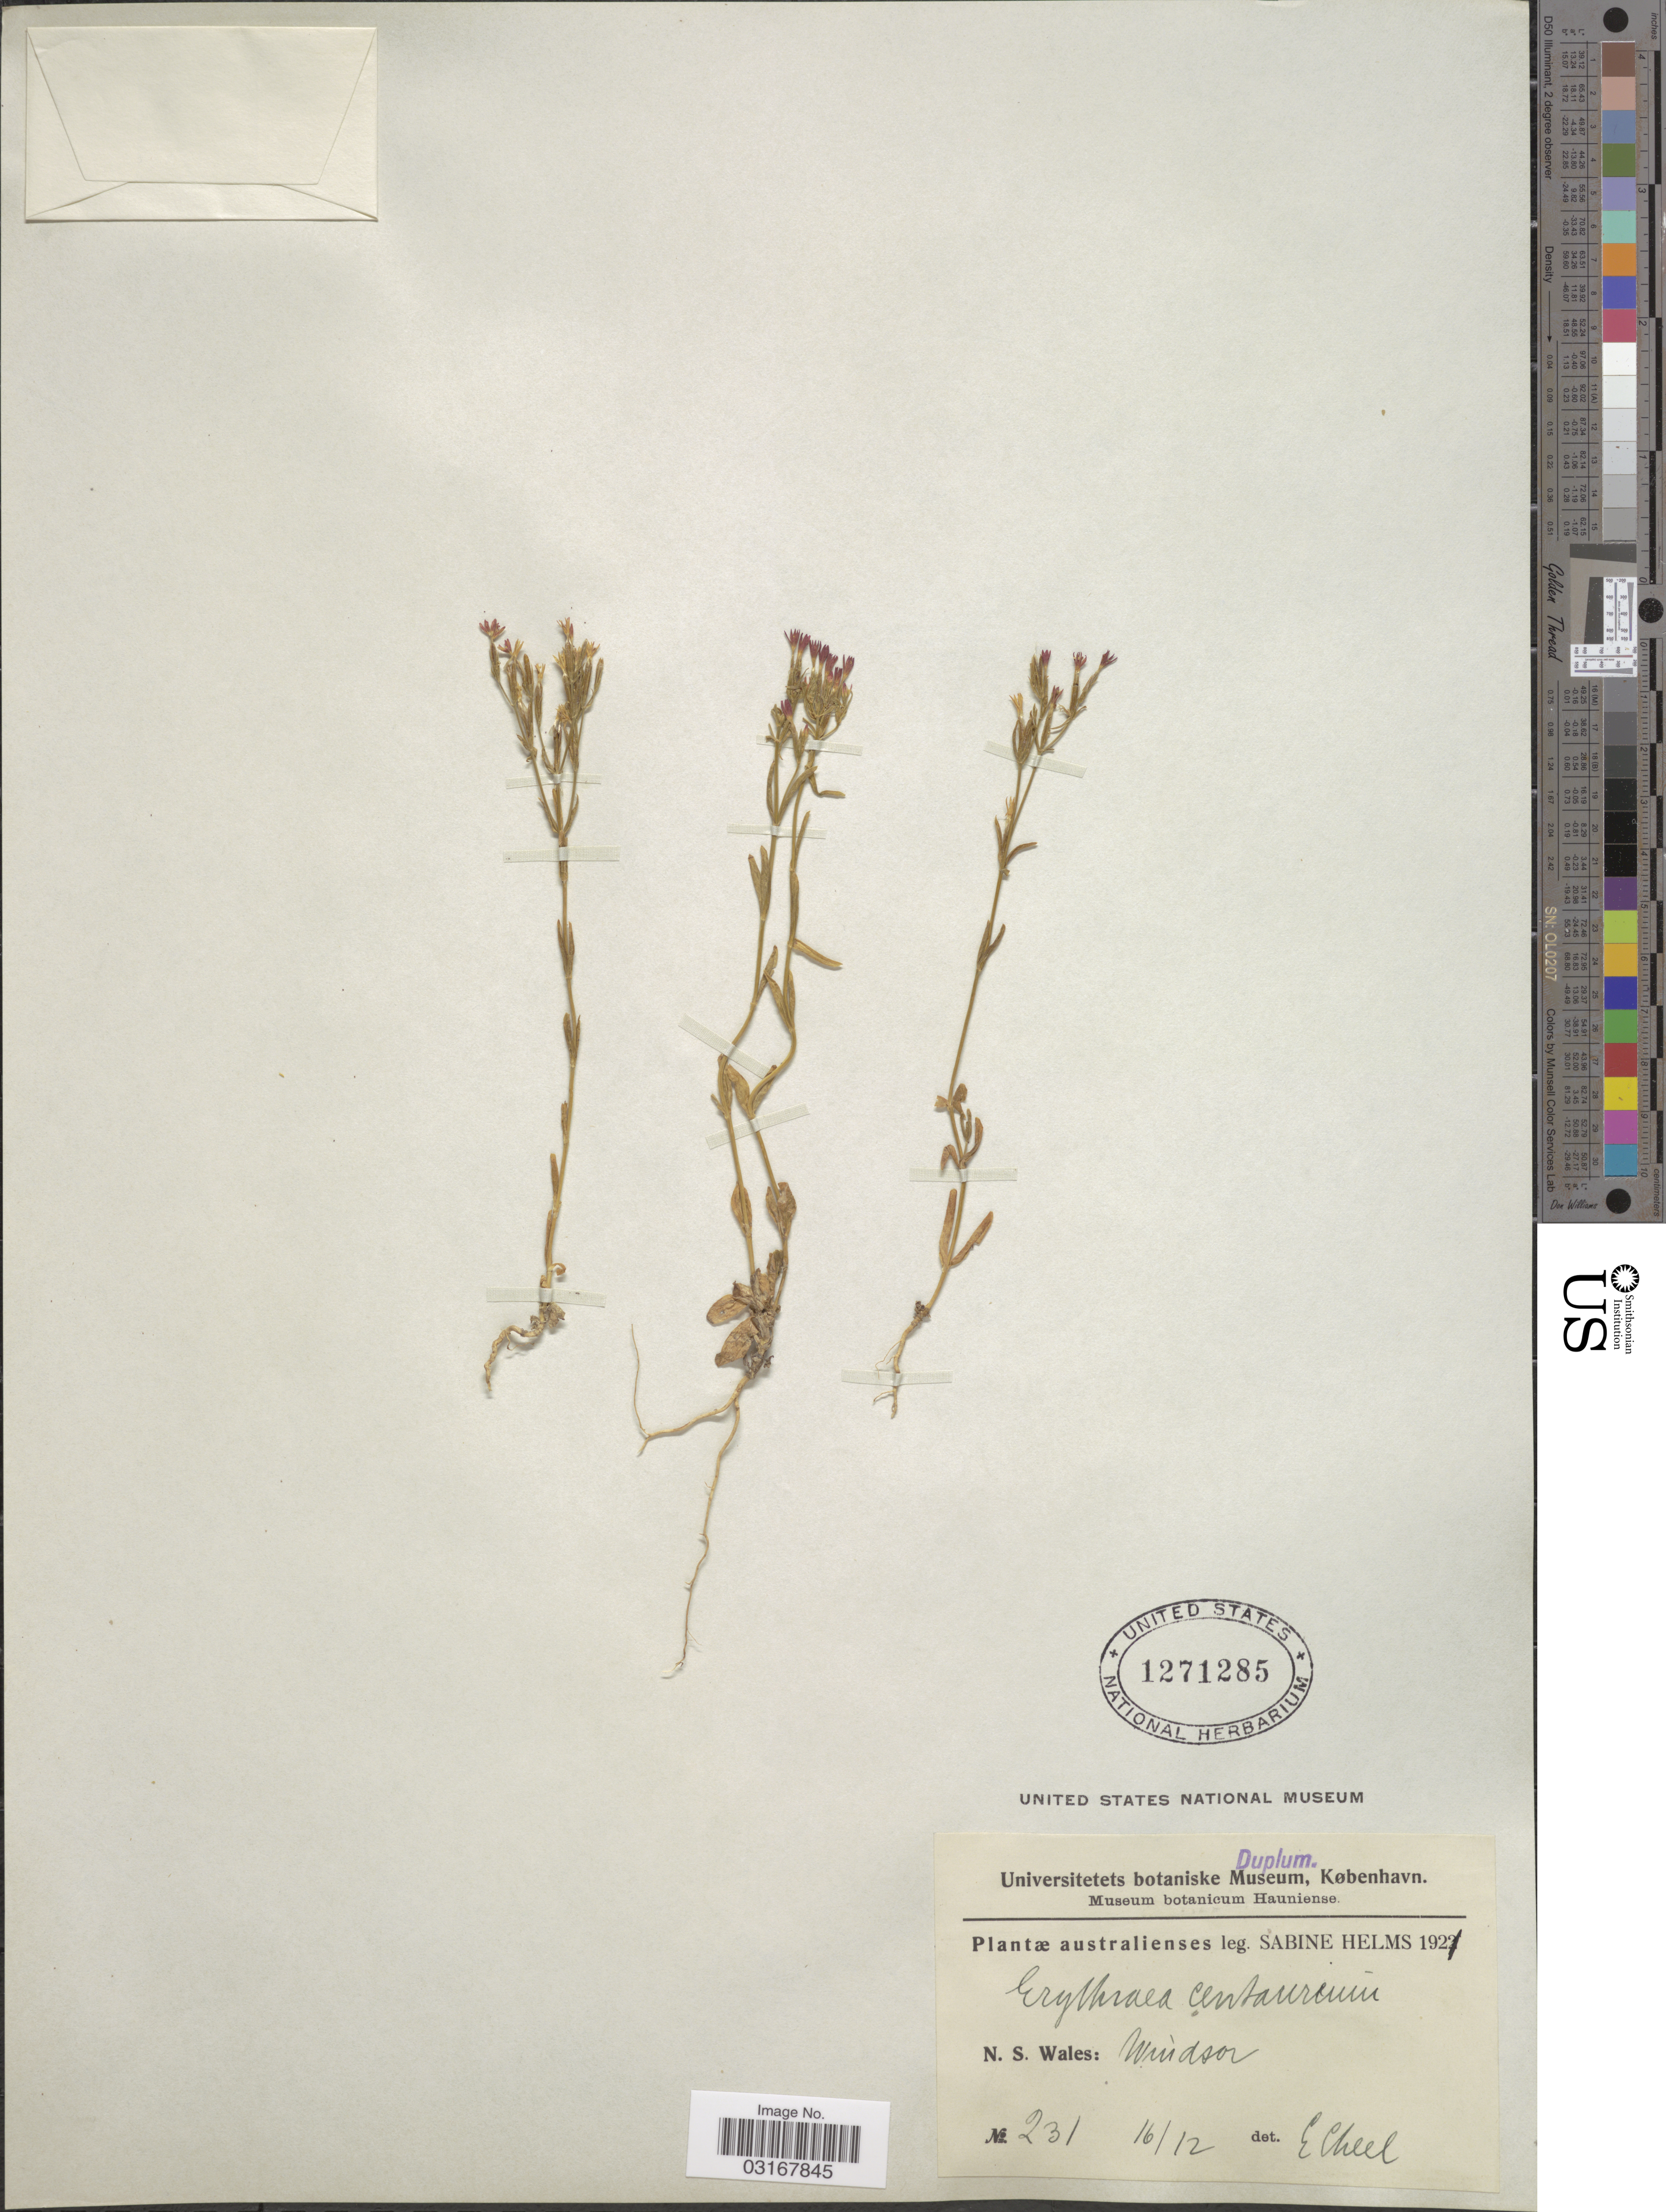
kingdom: Plantae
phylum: Tracheophyta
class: Magnoliopsida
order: Gentianales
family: Gentianaceae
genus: Centaurium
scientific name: Centaurium umbellatum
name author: Gilib.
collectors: S. Helms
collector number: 231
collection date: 1921-12-16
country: Australia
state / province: New South Wales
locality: N. S. Wales: Windsor.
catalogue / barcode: US 1271285